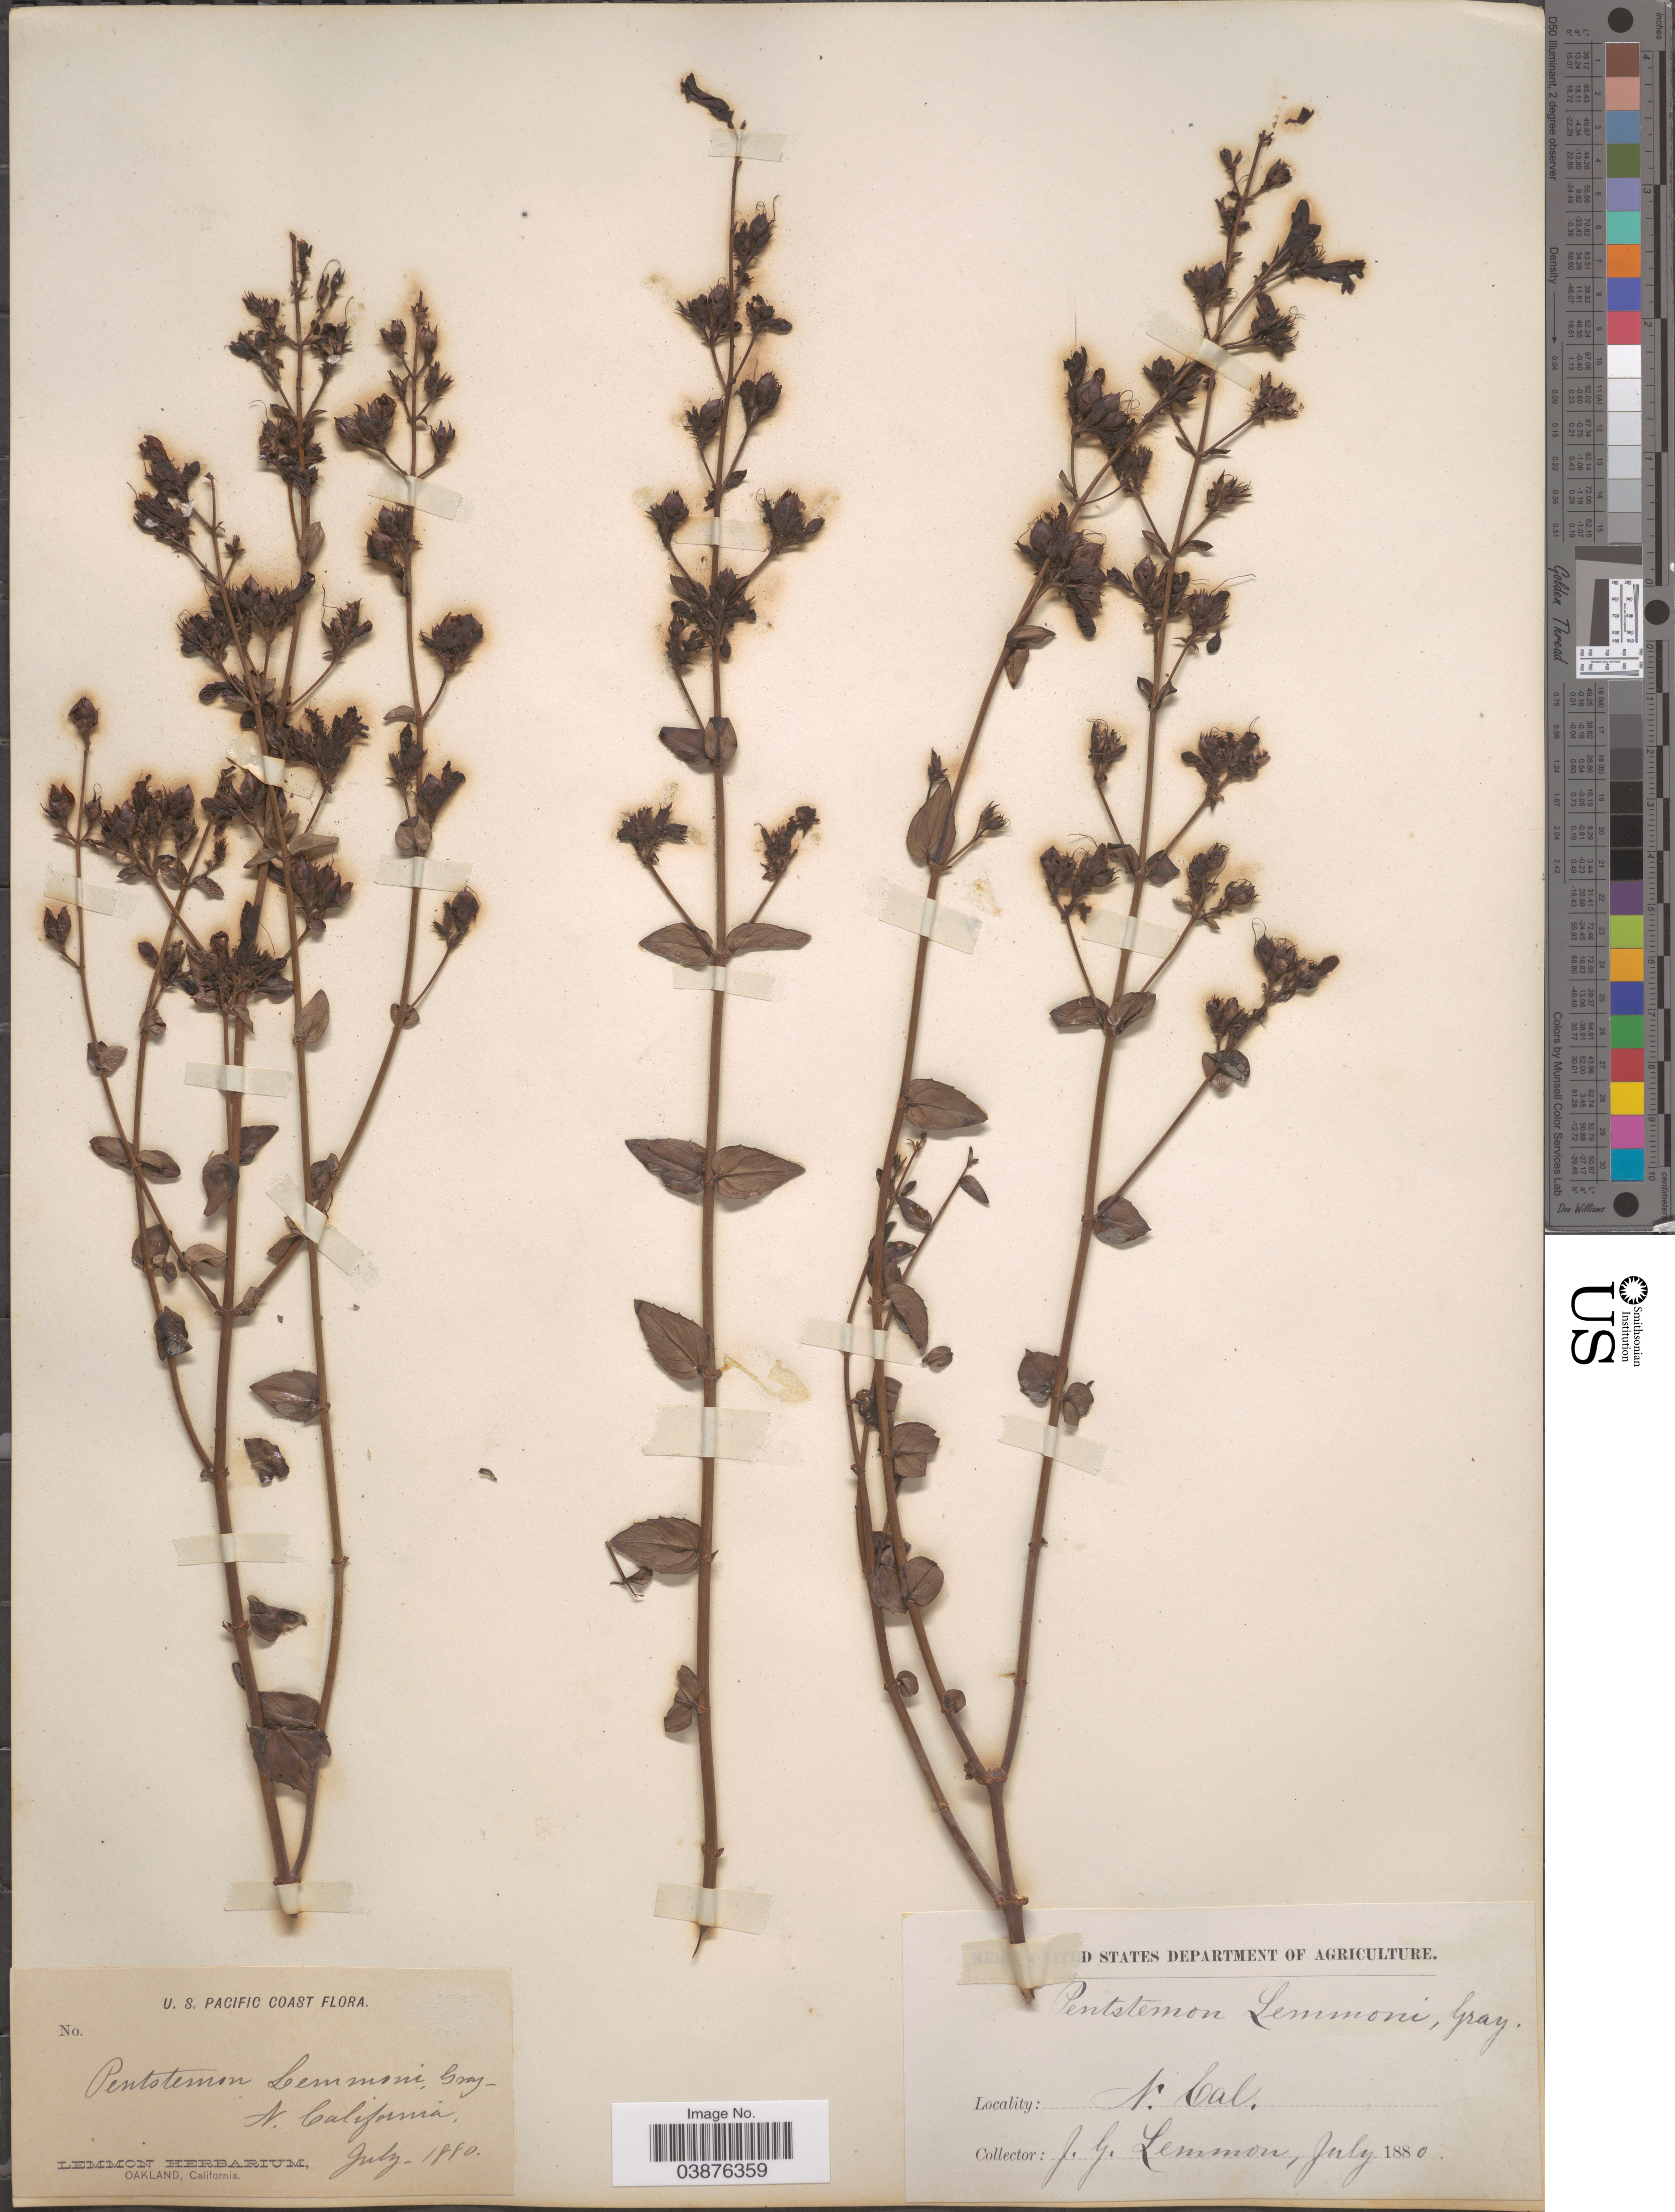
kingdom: Plantae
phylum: Tracheophyta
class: Magnoliopsida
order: Lamiales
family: Plantaginaceae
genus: Penstemon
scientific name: Penstemon lemmonii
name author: A. Gray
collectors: J. Lemmon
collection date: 1880-07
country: United States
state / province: California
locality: U.S. Pacific Coast. N. California.